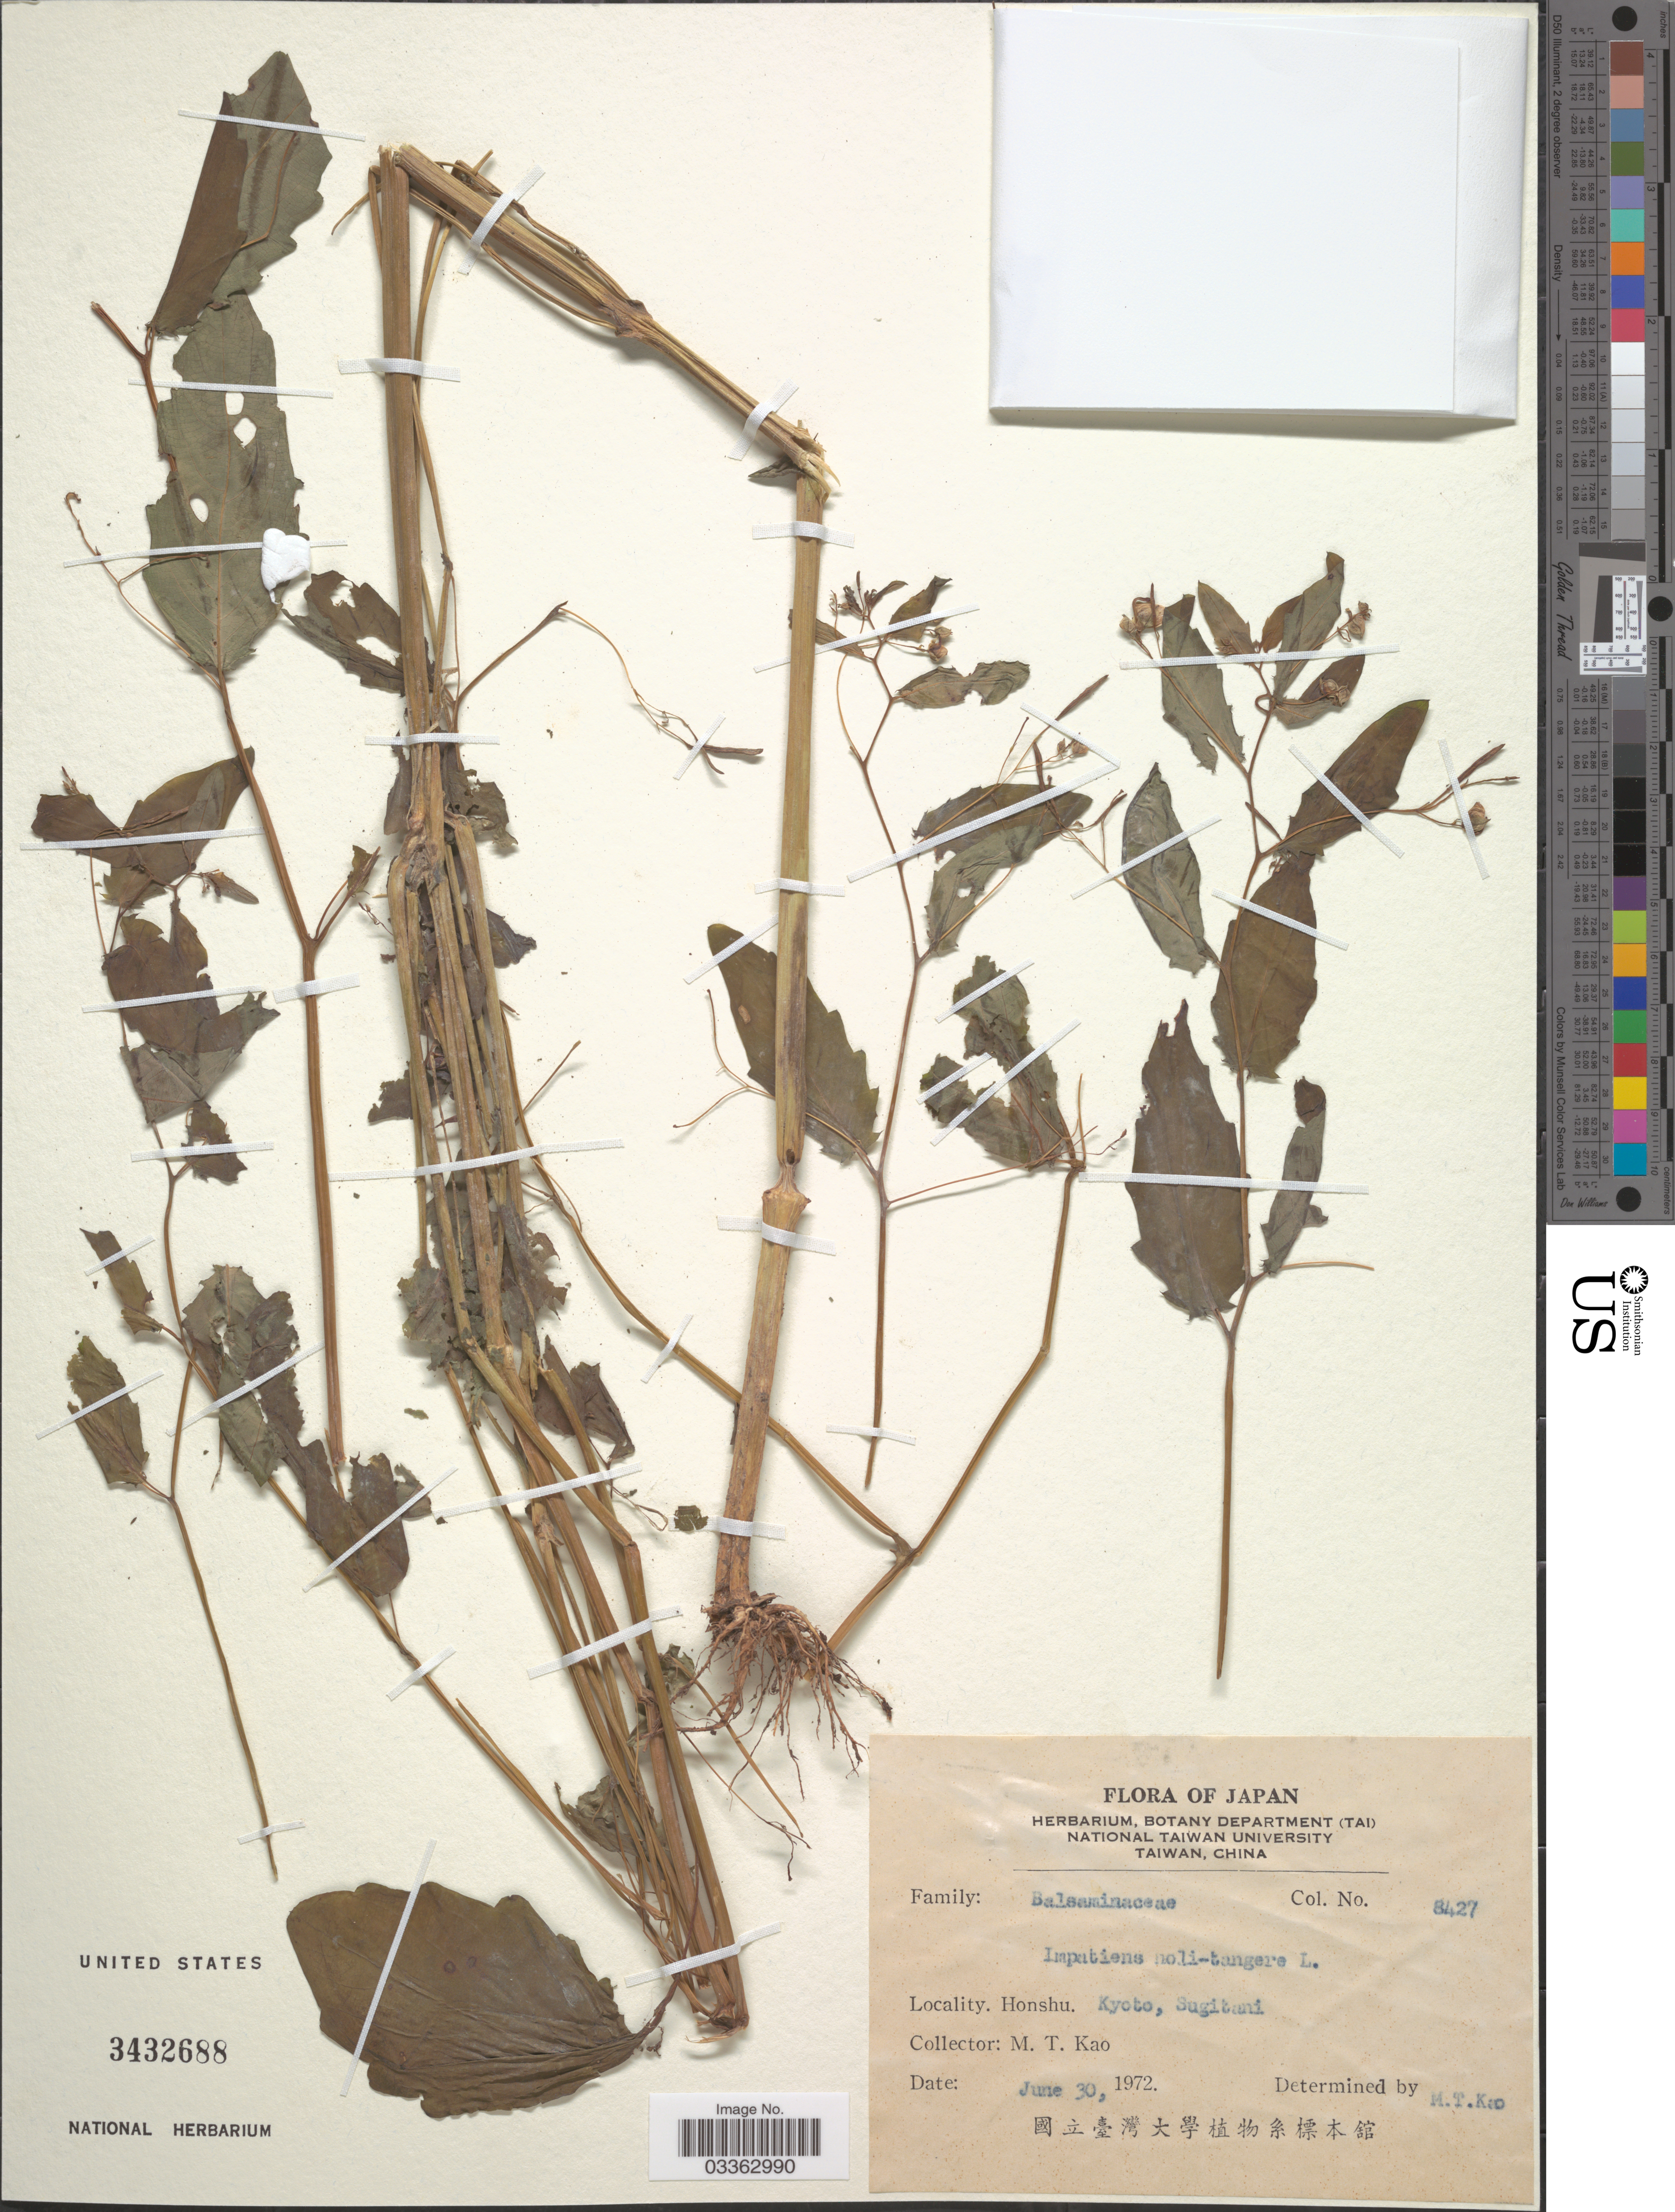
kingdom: Plantae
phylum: Tracheophyta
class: Magnoliopsida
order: Ericales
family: Balsaminaceae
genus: Impatiens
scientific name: Impatiens noli-tangere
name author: L.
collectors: M. T. Kao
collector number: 8427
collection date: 1972-06-30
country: Japan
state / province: Kyoto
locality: Honshu, Sugitani.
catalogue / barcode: US 3432688